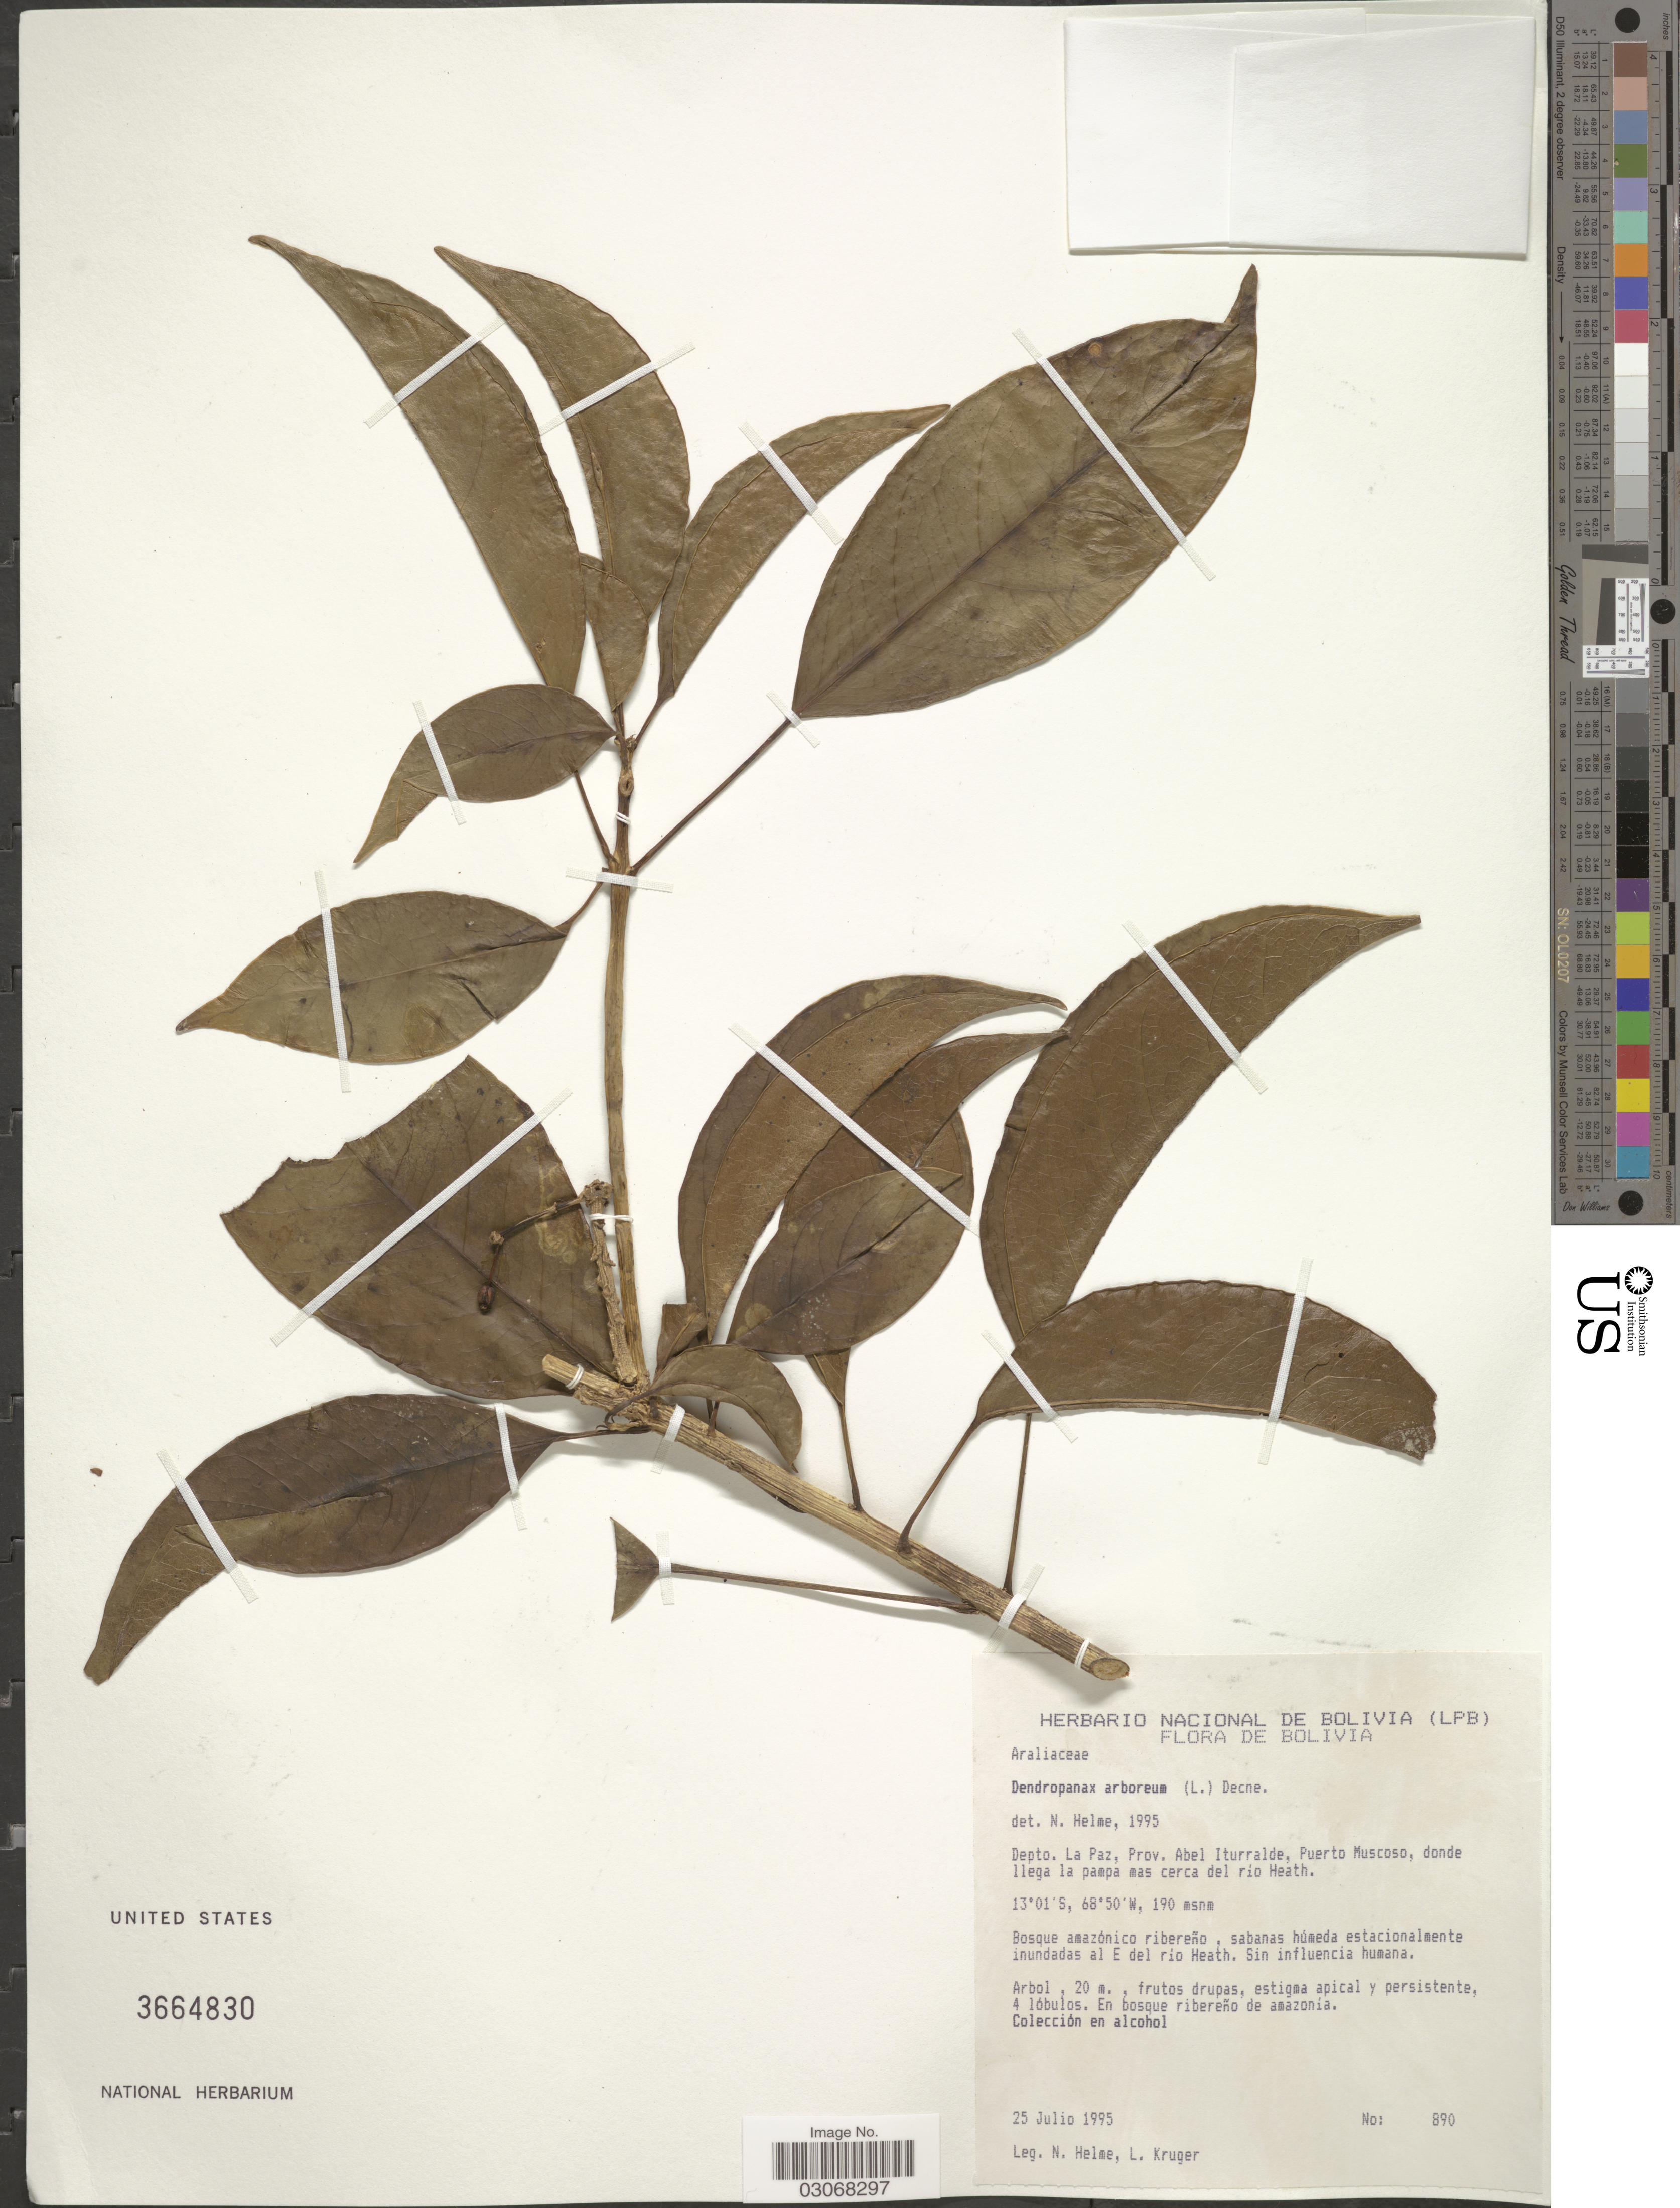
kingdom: Plantae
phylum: Tracheophyta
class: Magnoliopsida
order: Apiales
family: Araliaceae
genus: Dendropanax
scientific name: Dendropanax arboreus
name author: (L.) Decne. & Planch.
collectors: N. Helme & L. Kruger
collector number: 890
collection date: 1995-07-25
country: Bolivia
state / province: La Paz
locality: Depto. La Paz, Prov, Abel Iturralde, Puerto Muscoso, donde llega la pampa mas cerca del río Heath.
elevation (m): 190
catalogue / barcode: US 3664830